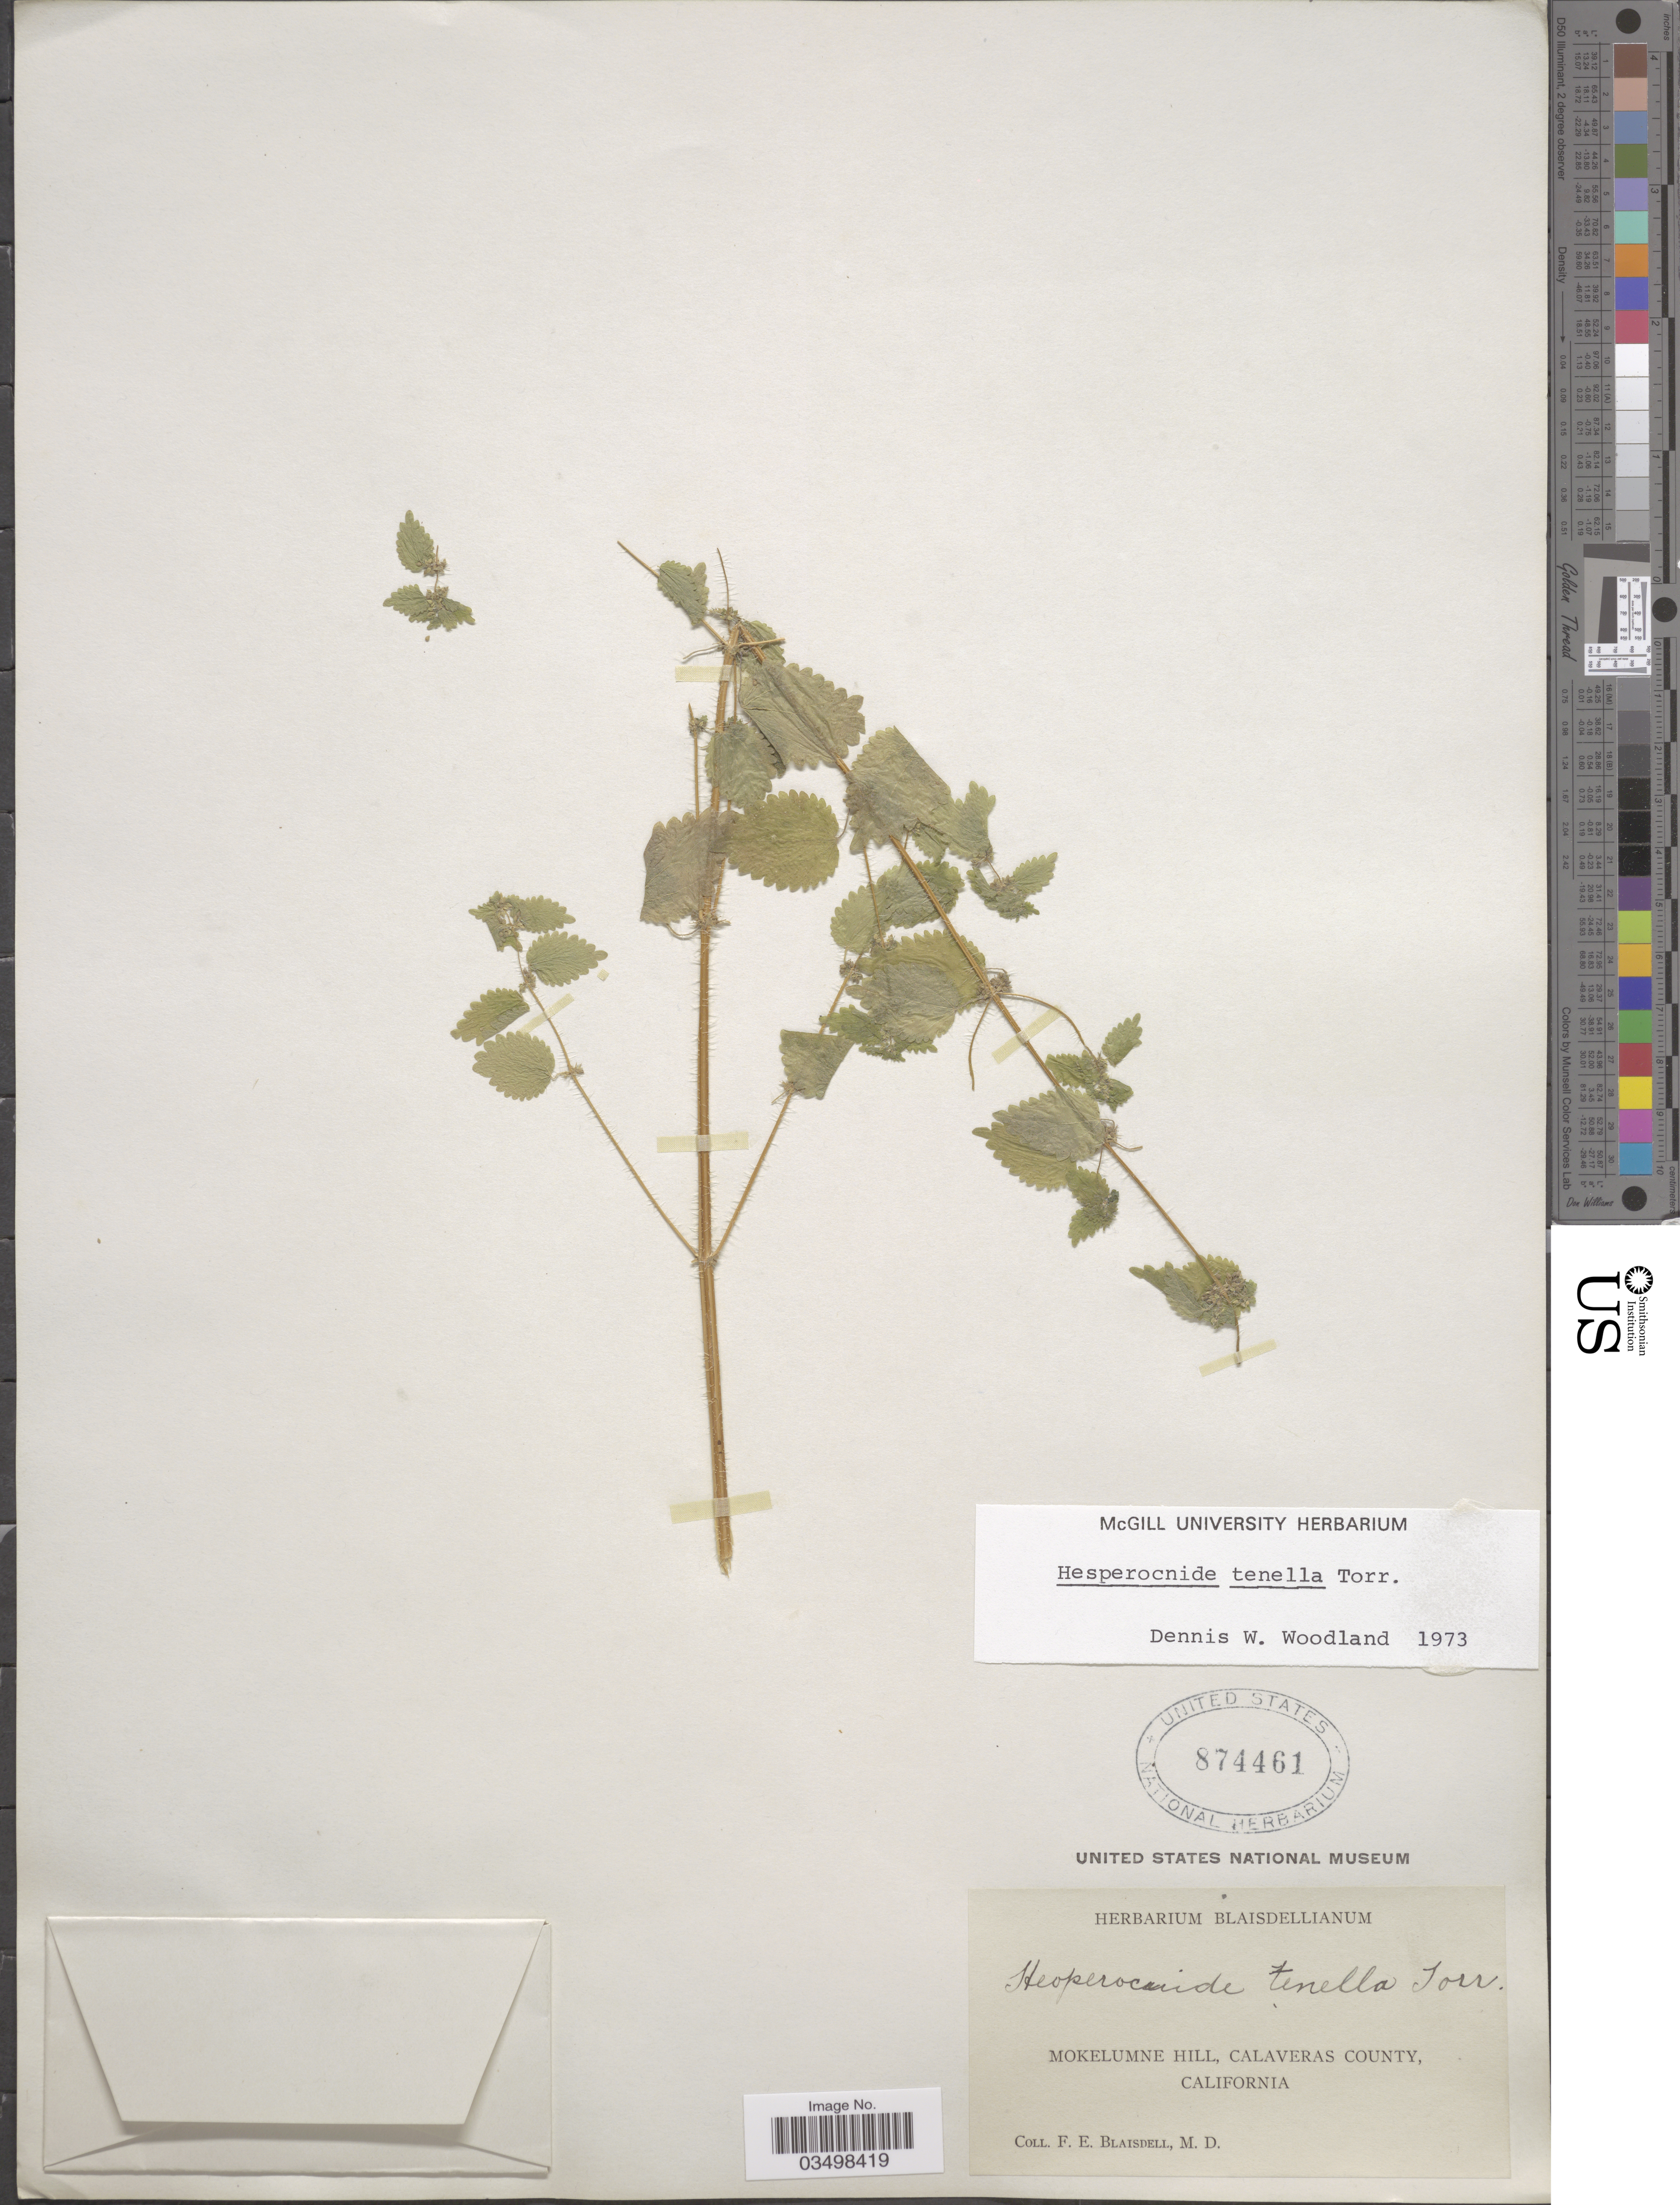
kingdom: Plantae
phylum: Tracheophyta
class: Magnoliopsida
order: Rosales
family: Urticaceae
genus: Hesperocnide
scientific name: Hesperocnide tenella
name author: Torr.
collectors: F. Blaisdell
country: United States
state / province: California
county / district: Calaveras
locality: Mokelumne Hill, Calaveras County.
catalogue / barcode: US 874461